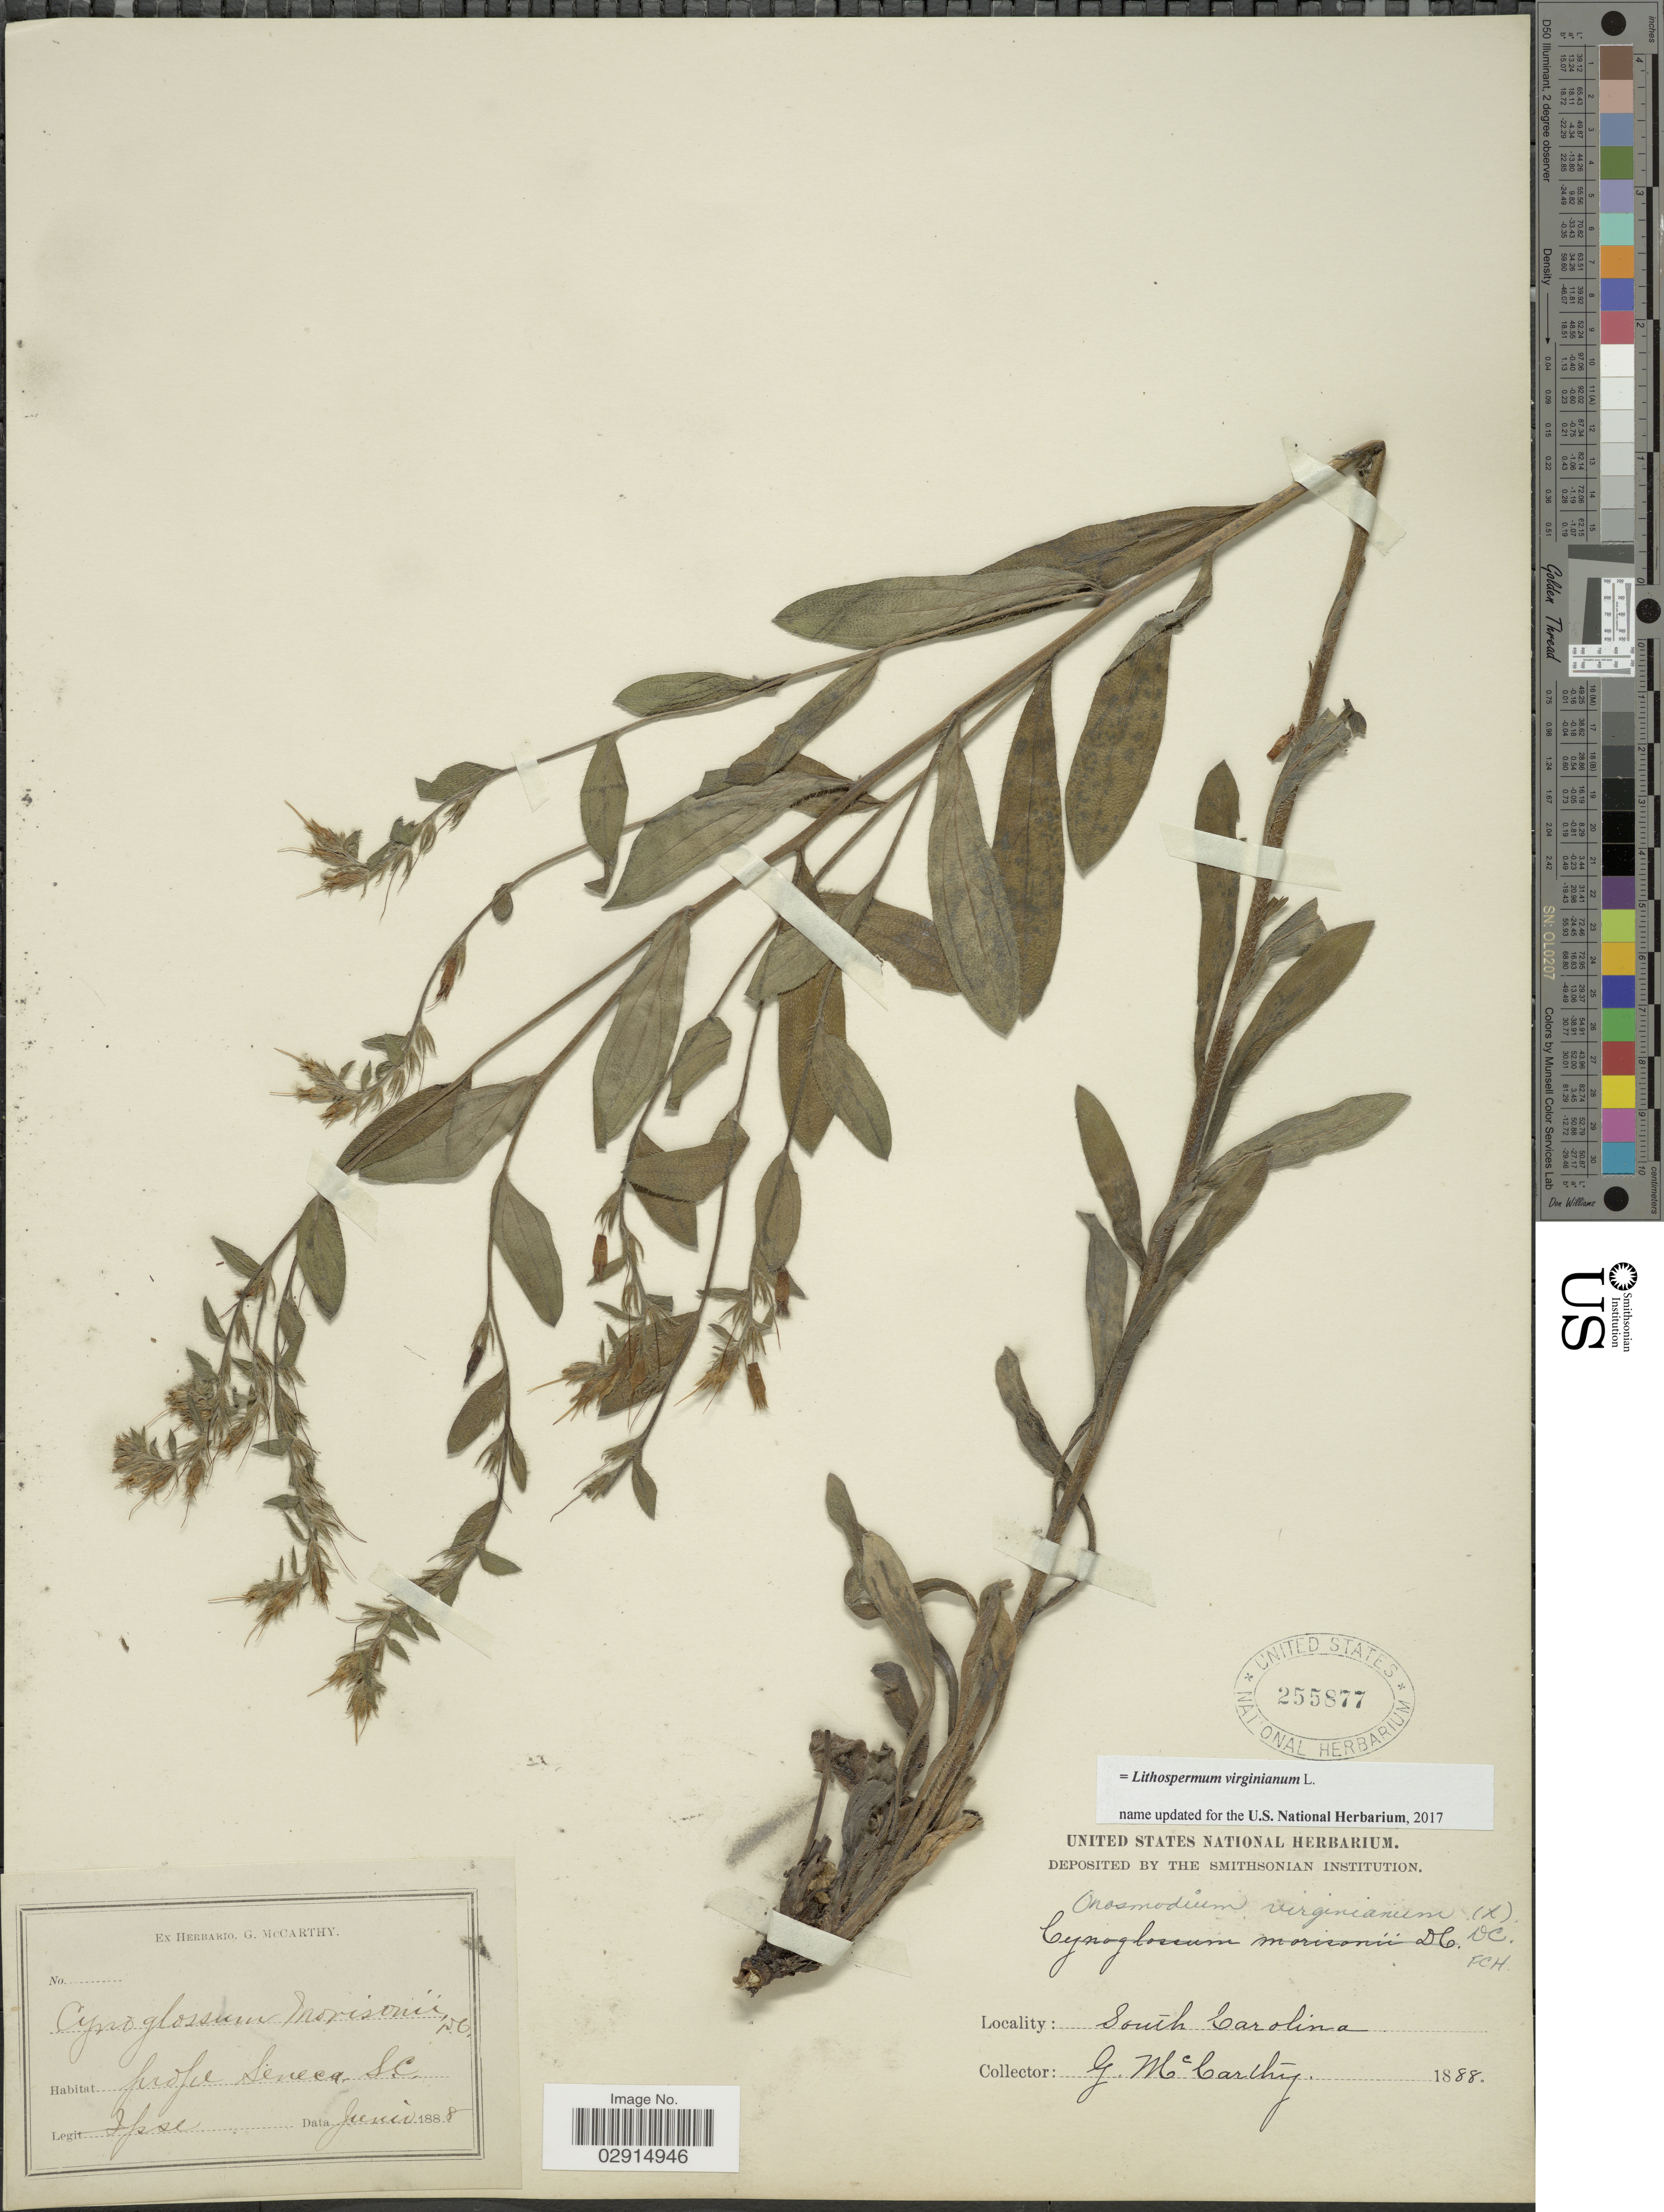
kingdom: Plantae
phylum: Tracheophyta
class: Magnoliopsida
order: Boraginales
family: Boraginaceae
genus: Lithospermum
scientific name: Lithospermum virginianum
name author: L.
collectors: G. McCarthy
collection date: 1888-06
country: United States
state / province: South Carolina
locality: South Carolina. Prope Seneca.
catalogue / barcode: US 255877